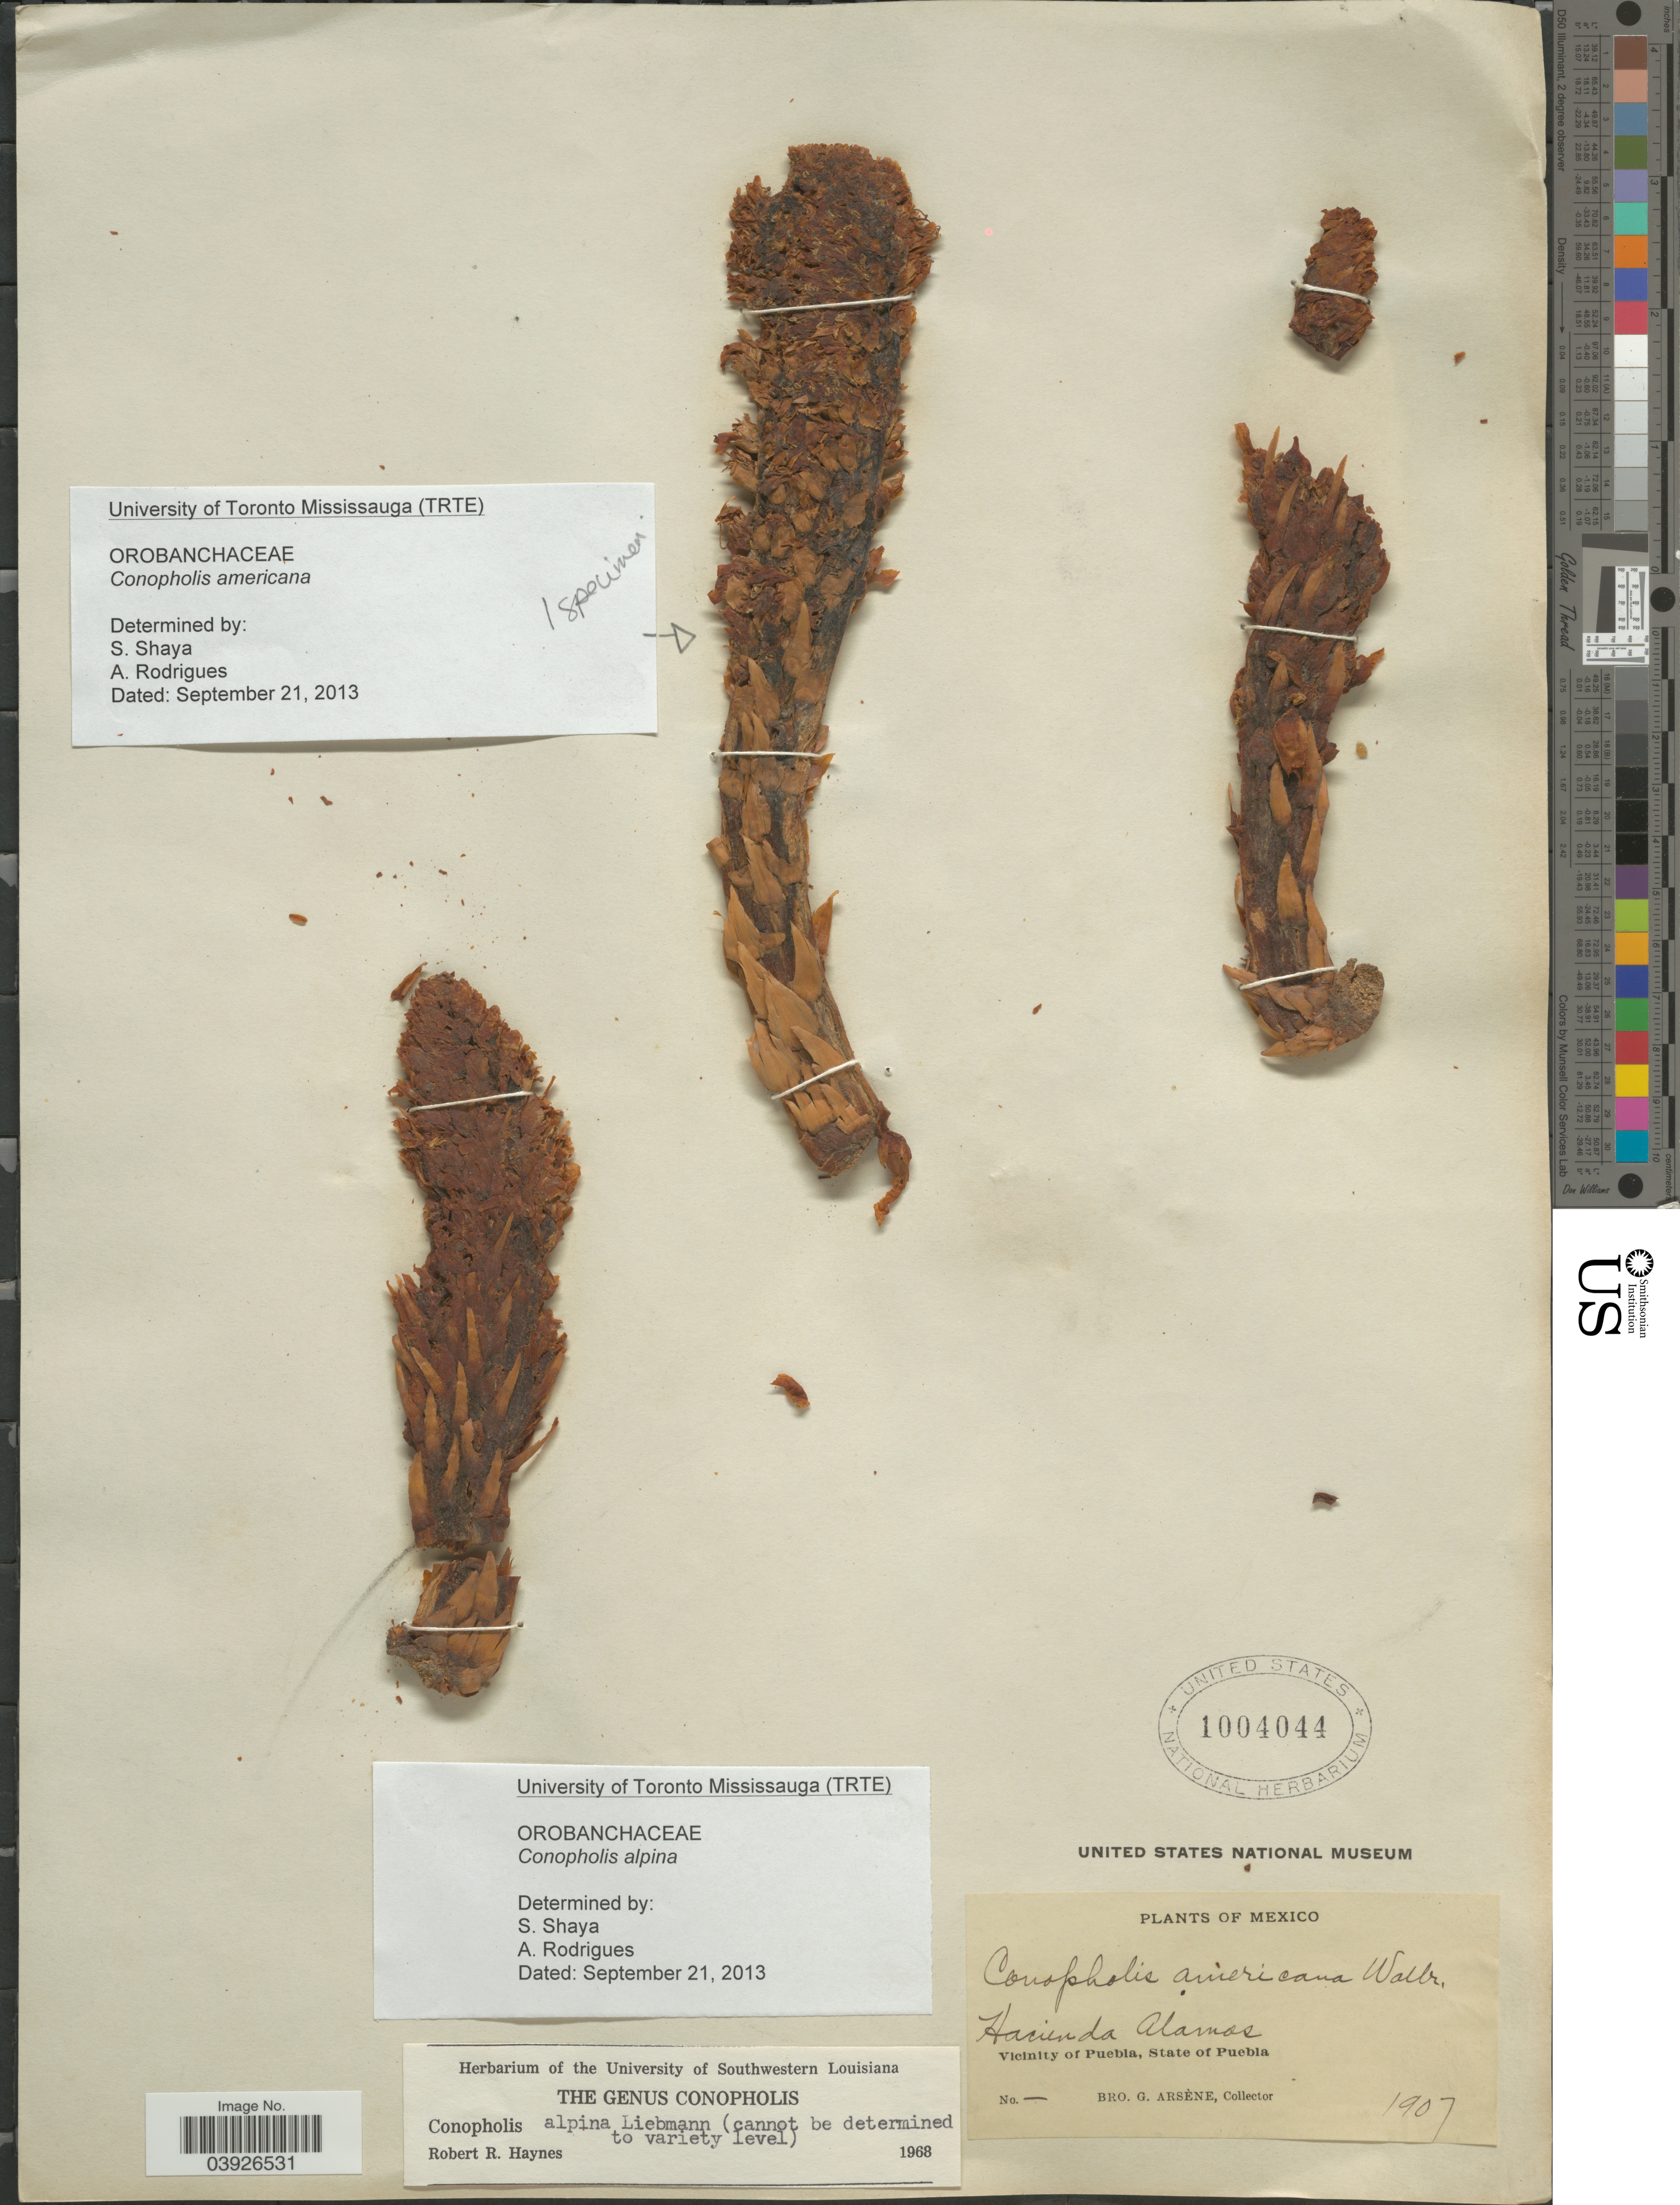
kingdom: Plantae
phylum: Tracheophyta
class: Magnoliopsida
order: Lamiales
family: Orobanchaceae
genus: Conopholis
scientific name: Conopholis americana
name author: (L. f.) Wallr.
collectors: Bro. G. Arsène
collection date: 1907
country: Mexico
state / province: Puebla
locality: Hacienda Alamos. Vicinity of Puebla.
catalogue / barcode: US 1004044